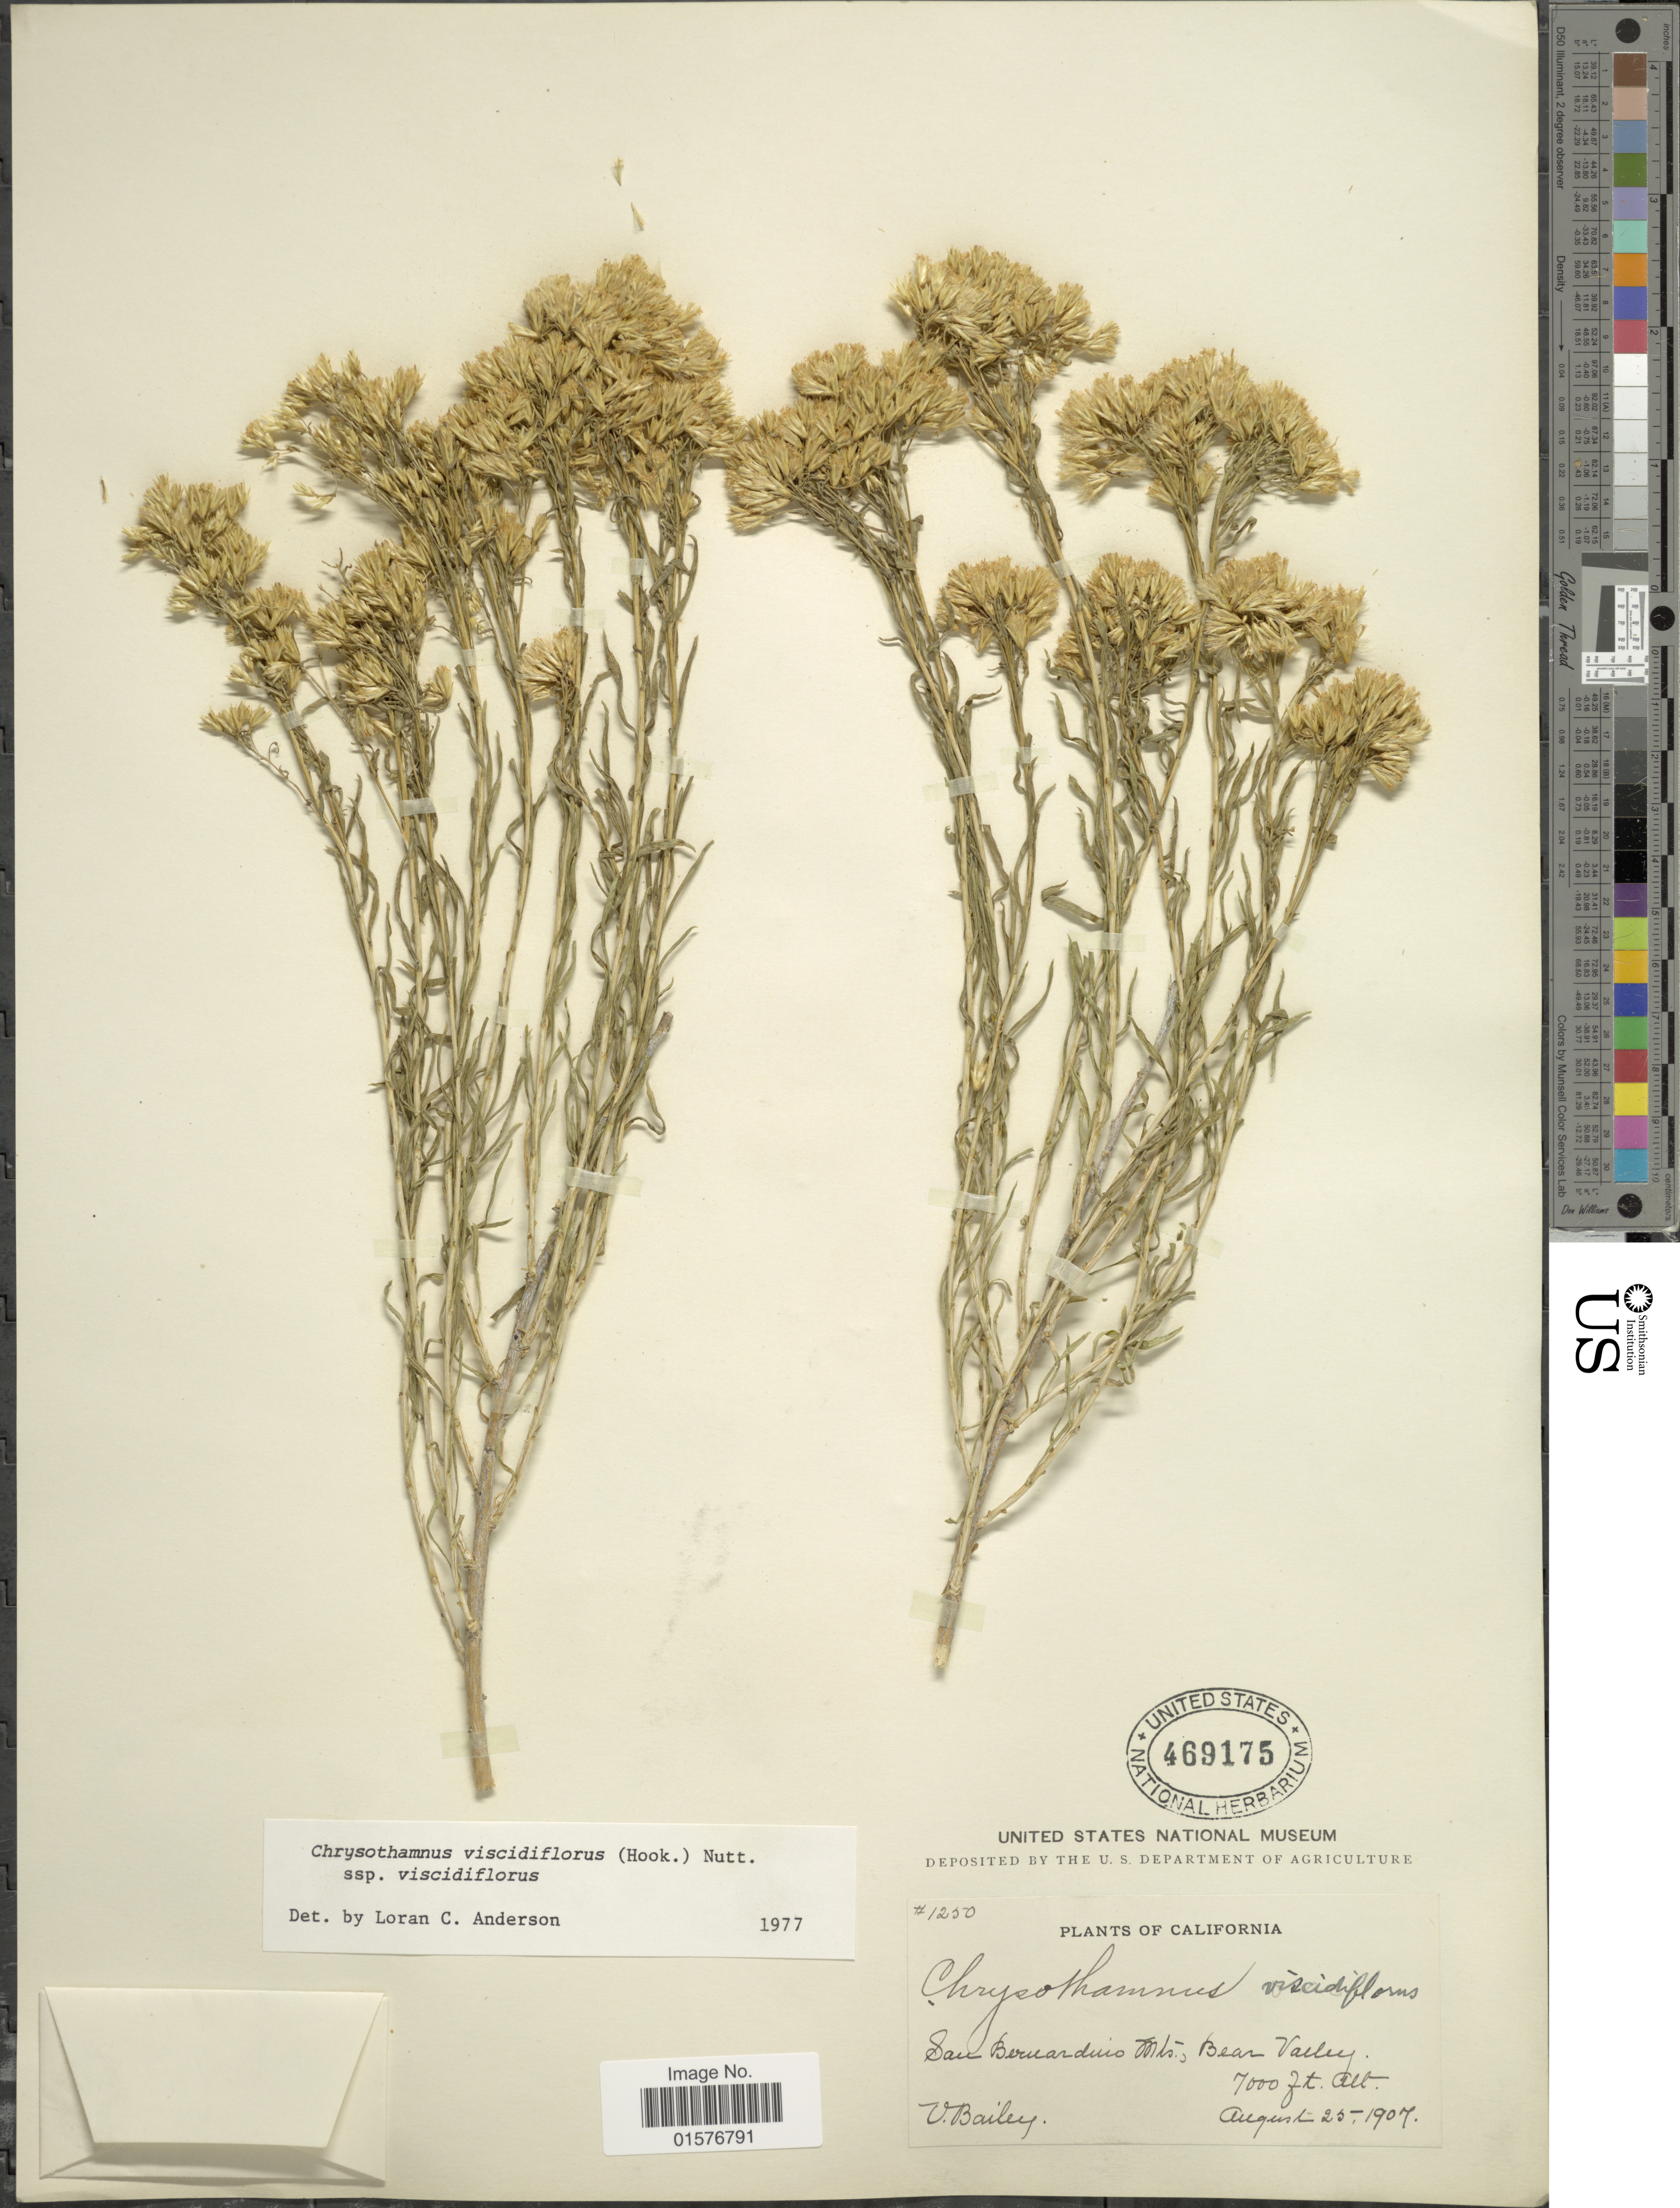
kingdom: Plantae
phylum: Tracheophyta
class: Magnoliopsida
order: Asterales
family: Asteraceae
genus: Chrysothamnus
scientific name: Chrysothamnus viscidiflorus subsp. viscidiflorus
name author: (Hook.) Nutt.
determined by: Urbatsch, Lowell E., Curator (LSU), Louisiana State University (UNITED STATES)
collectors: V. O. Bailey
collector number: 1250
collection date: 1907-08-25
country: United States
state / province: California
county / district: San Bernardino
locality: San Bernardino Mts., Bear Valley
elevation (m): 2134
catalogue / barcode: US 469175